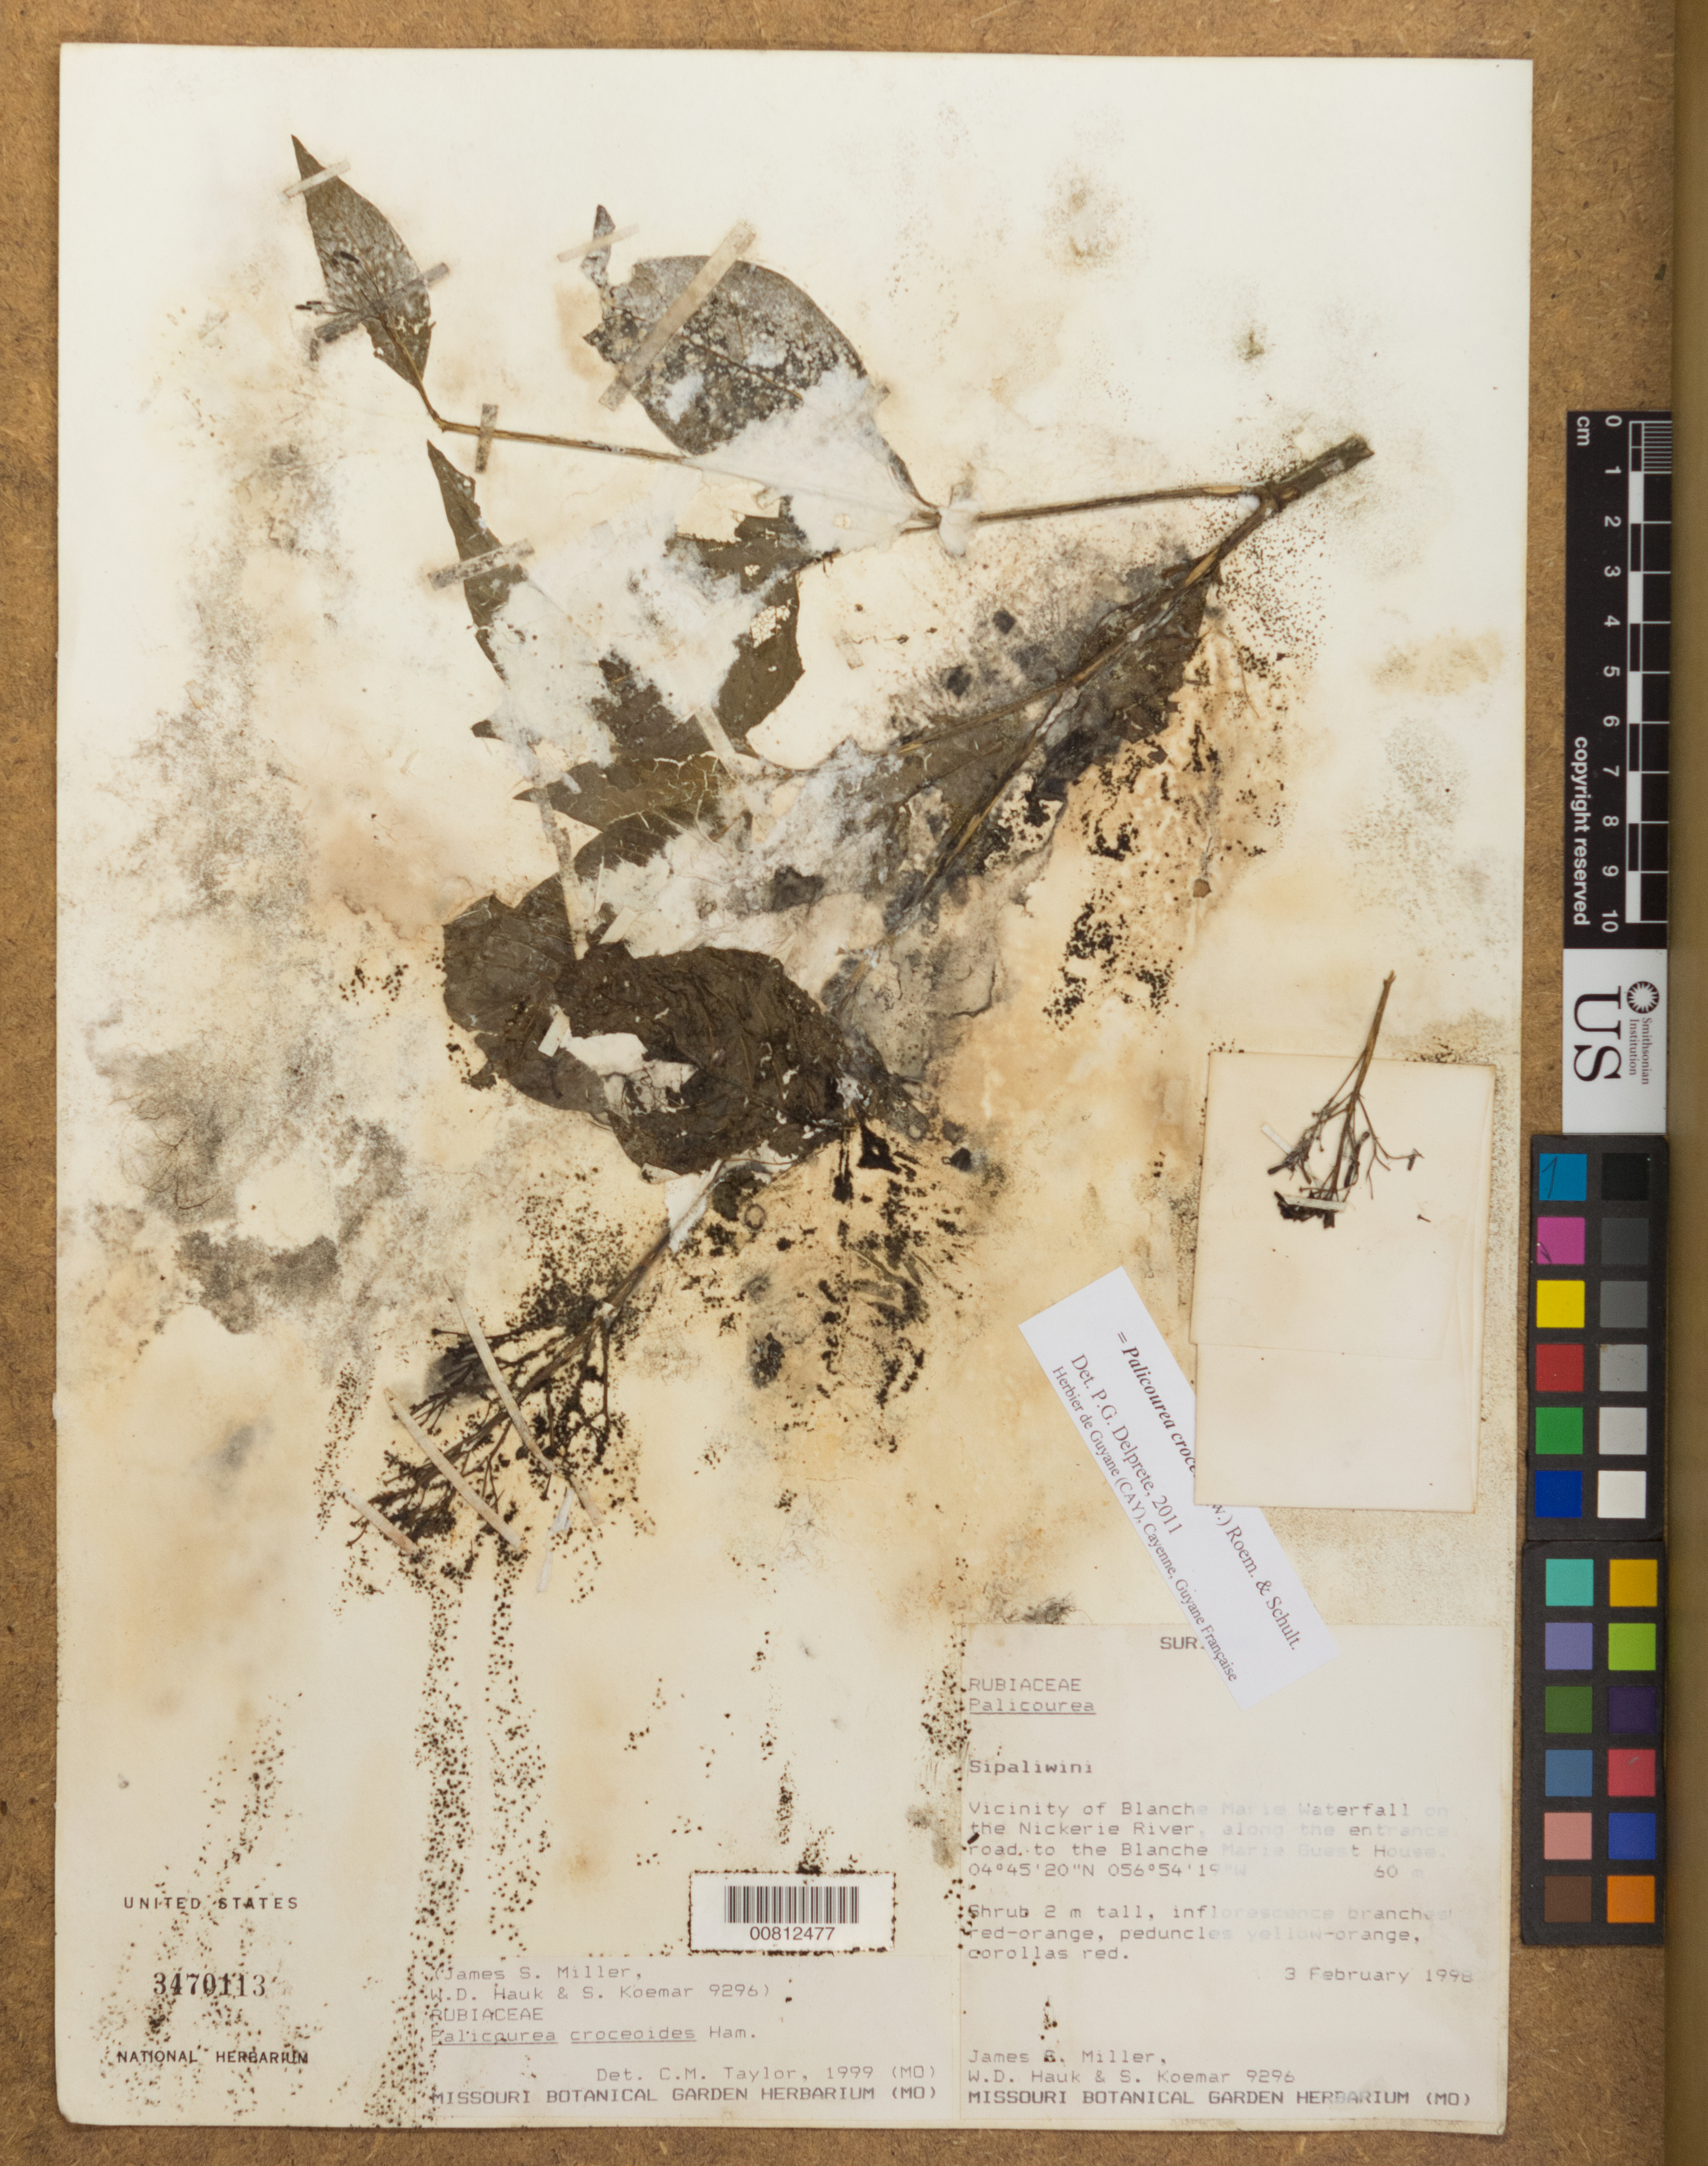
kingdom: Plantae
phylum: Tracheophyta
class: Magnoliopsida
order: Gentianales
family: Rubiaceae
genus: Palicourea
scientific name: Palicourea croceoides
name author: Desv. ex Ham.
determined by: Taylor, Charlotte M.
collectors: J. S. Miller, S. Koemar & W. Hauk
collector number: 9296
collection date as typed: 3-Feb-98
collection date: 1998-02-03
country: Suriname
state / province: Sipaliwini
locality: Blanche Marie falls, vic., on Nickerie R., along the entrance road to Blanche Marie Guest House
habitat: Along road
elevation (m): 60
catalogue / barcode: US 3470113